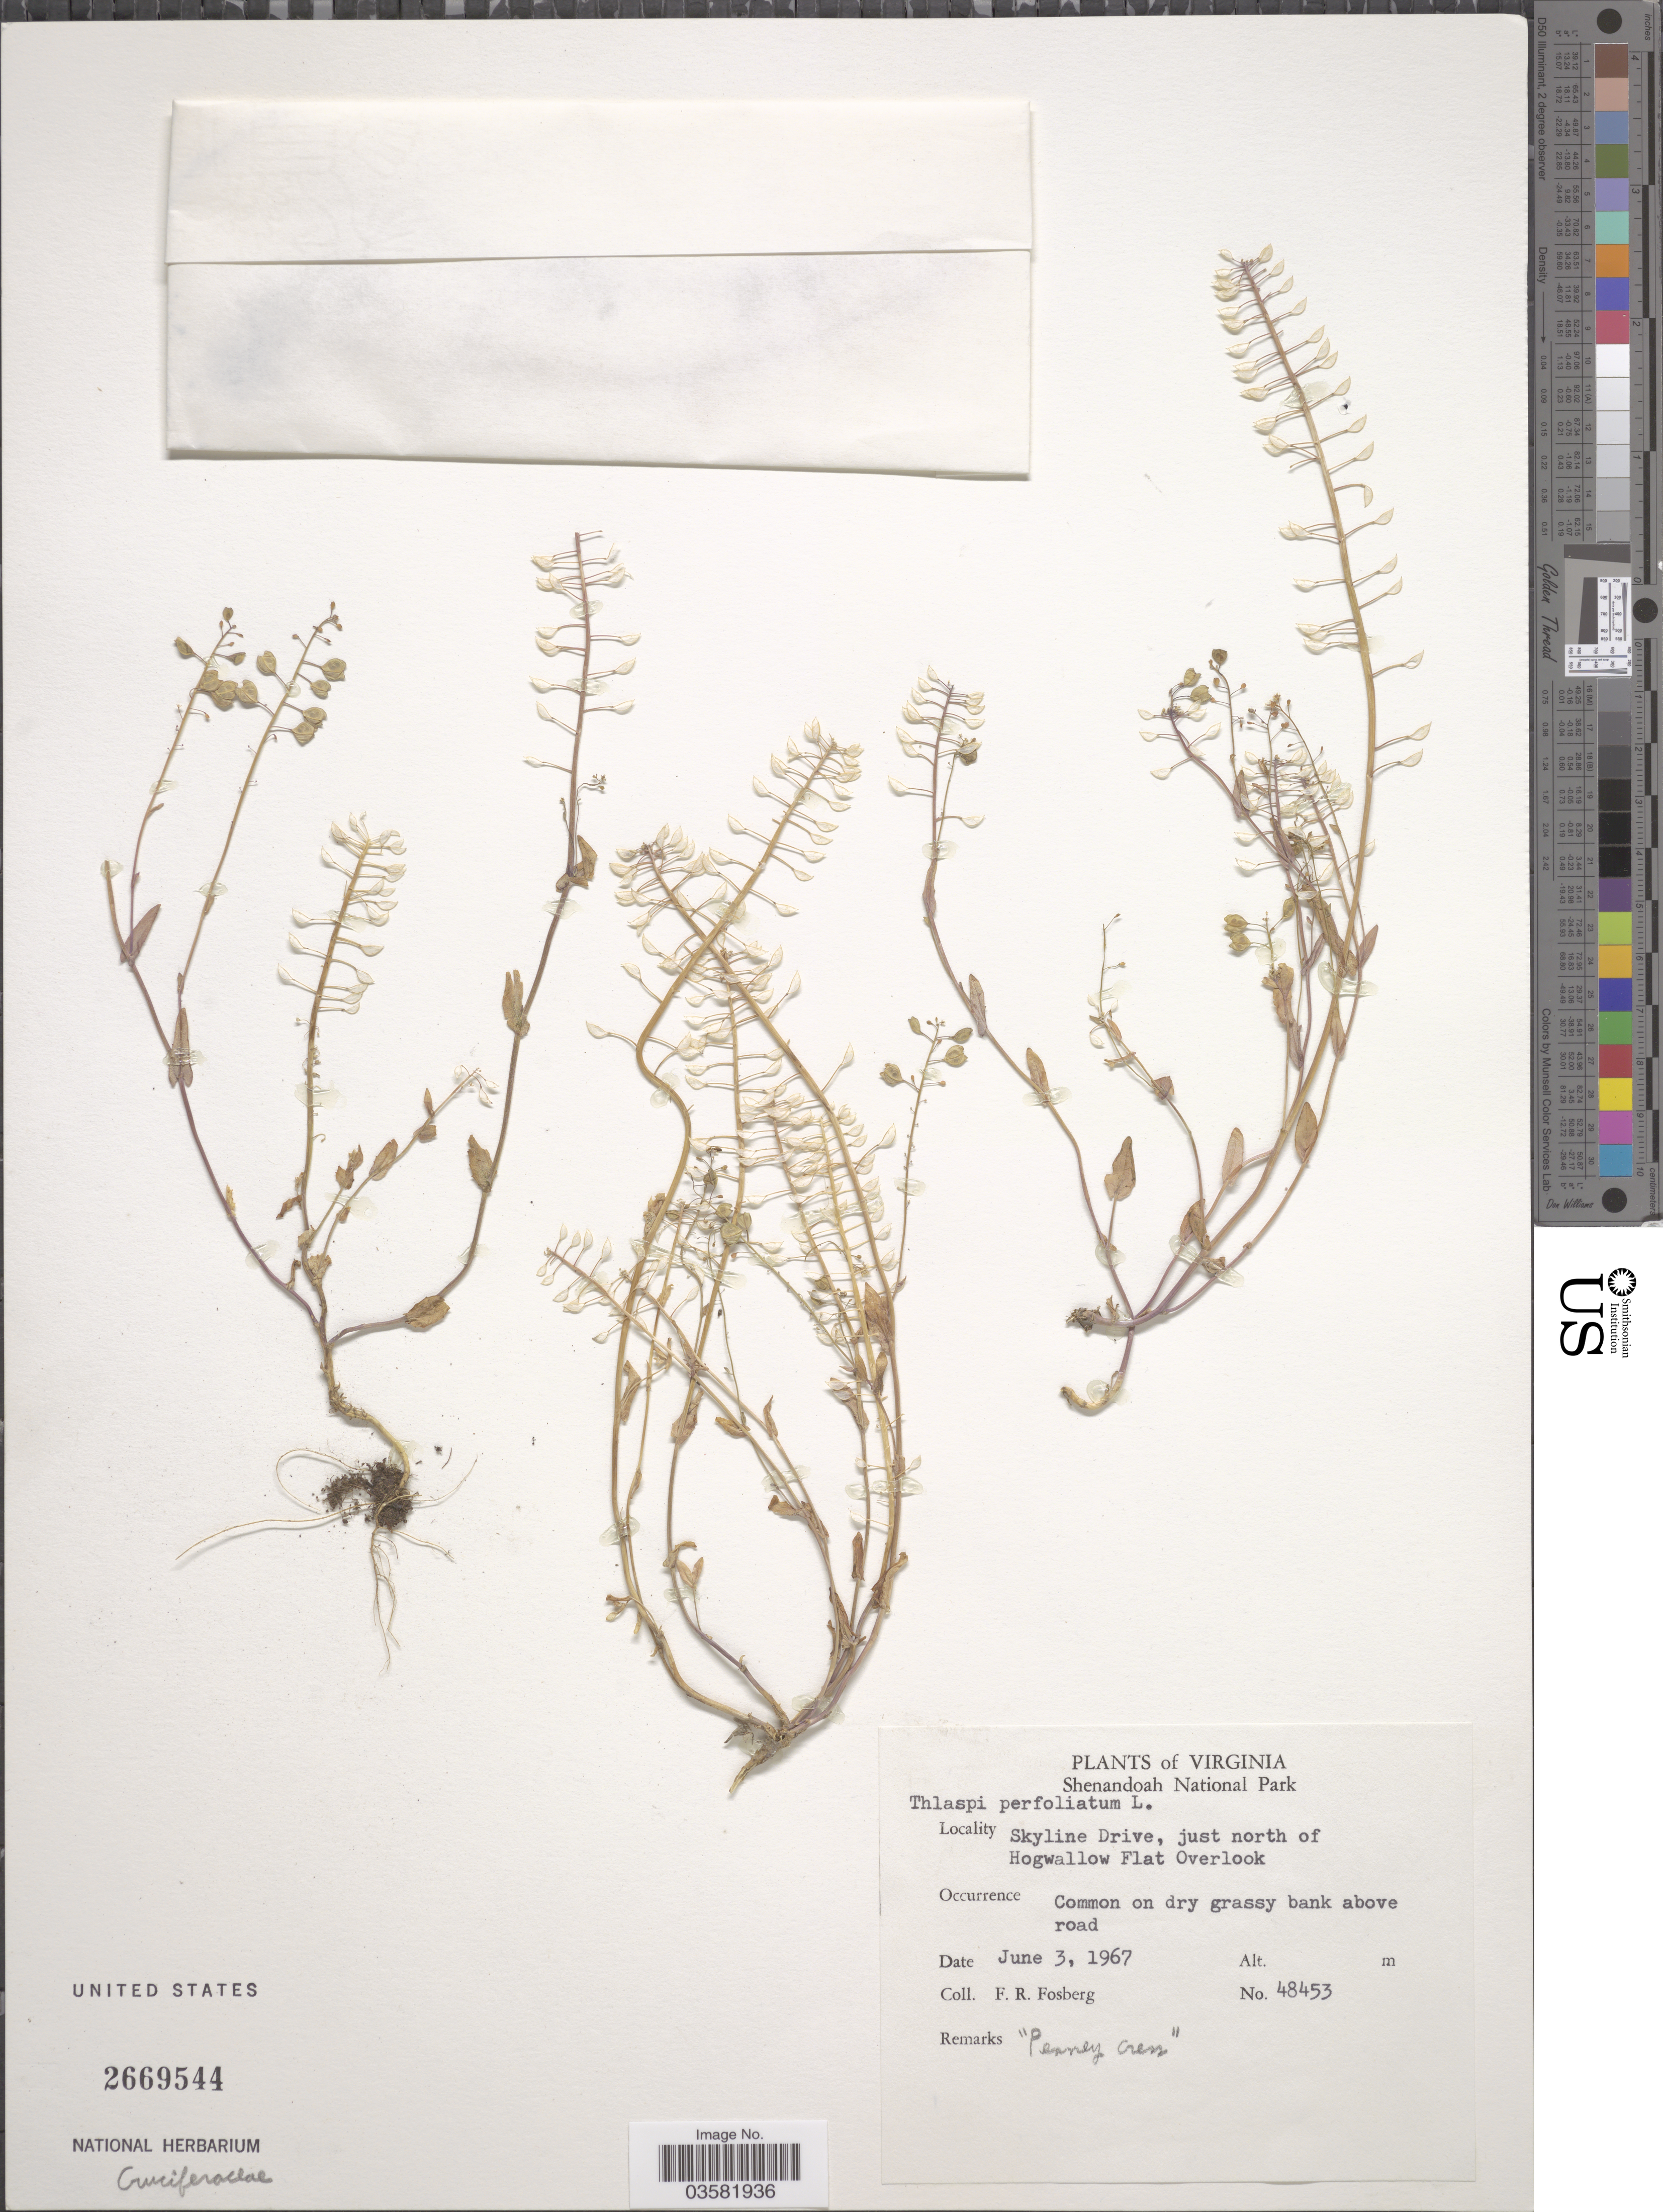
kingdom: Plantae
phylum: Tracheophyta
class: Magnoliopsida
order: Brassicales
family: Brassicaceae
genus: Thlaspi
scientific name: Thlaspi perfoliatum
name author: L.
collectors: F. R. Fosberg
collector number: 48453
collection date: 1967-06-03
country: United States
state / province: Virginia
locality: Shenandoah National Park. Skyline Drive, just north of Hogwallow Flat Overlook.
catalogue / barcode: US 2669544